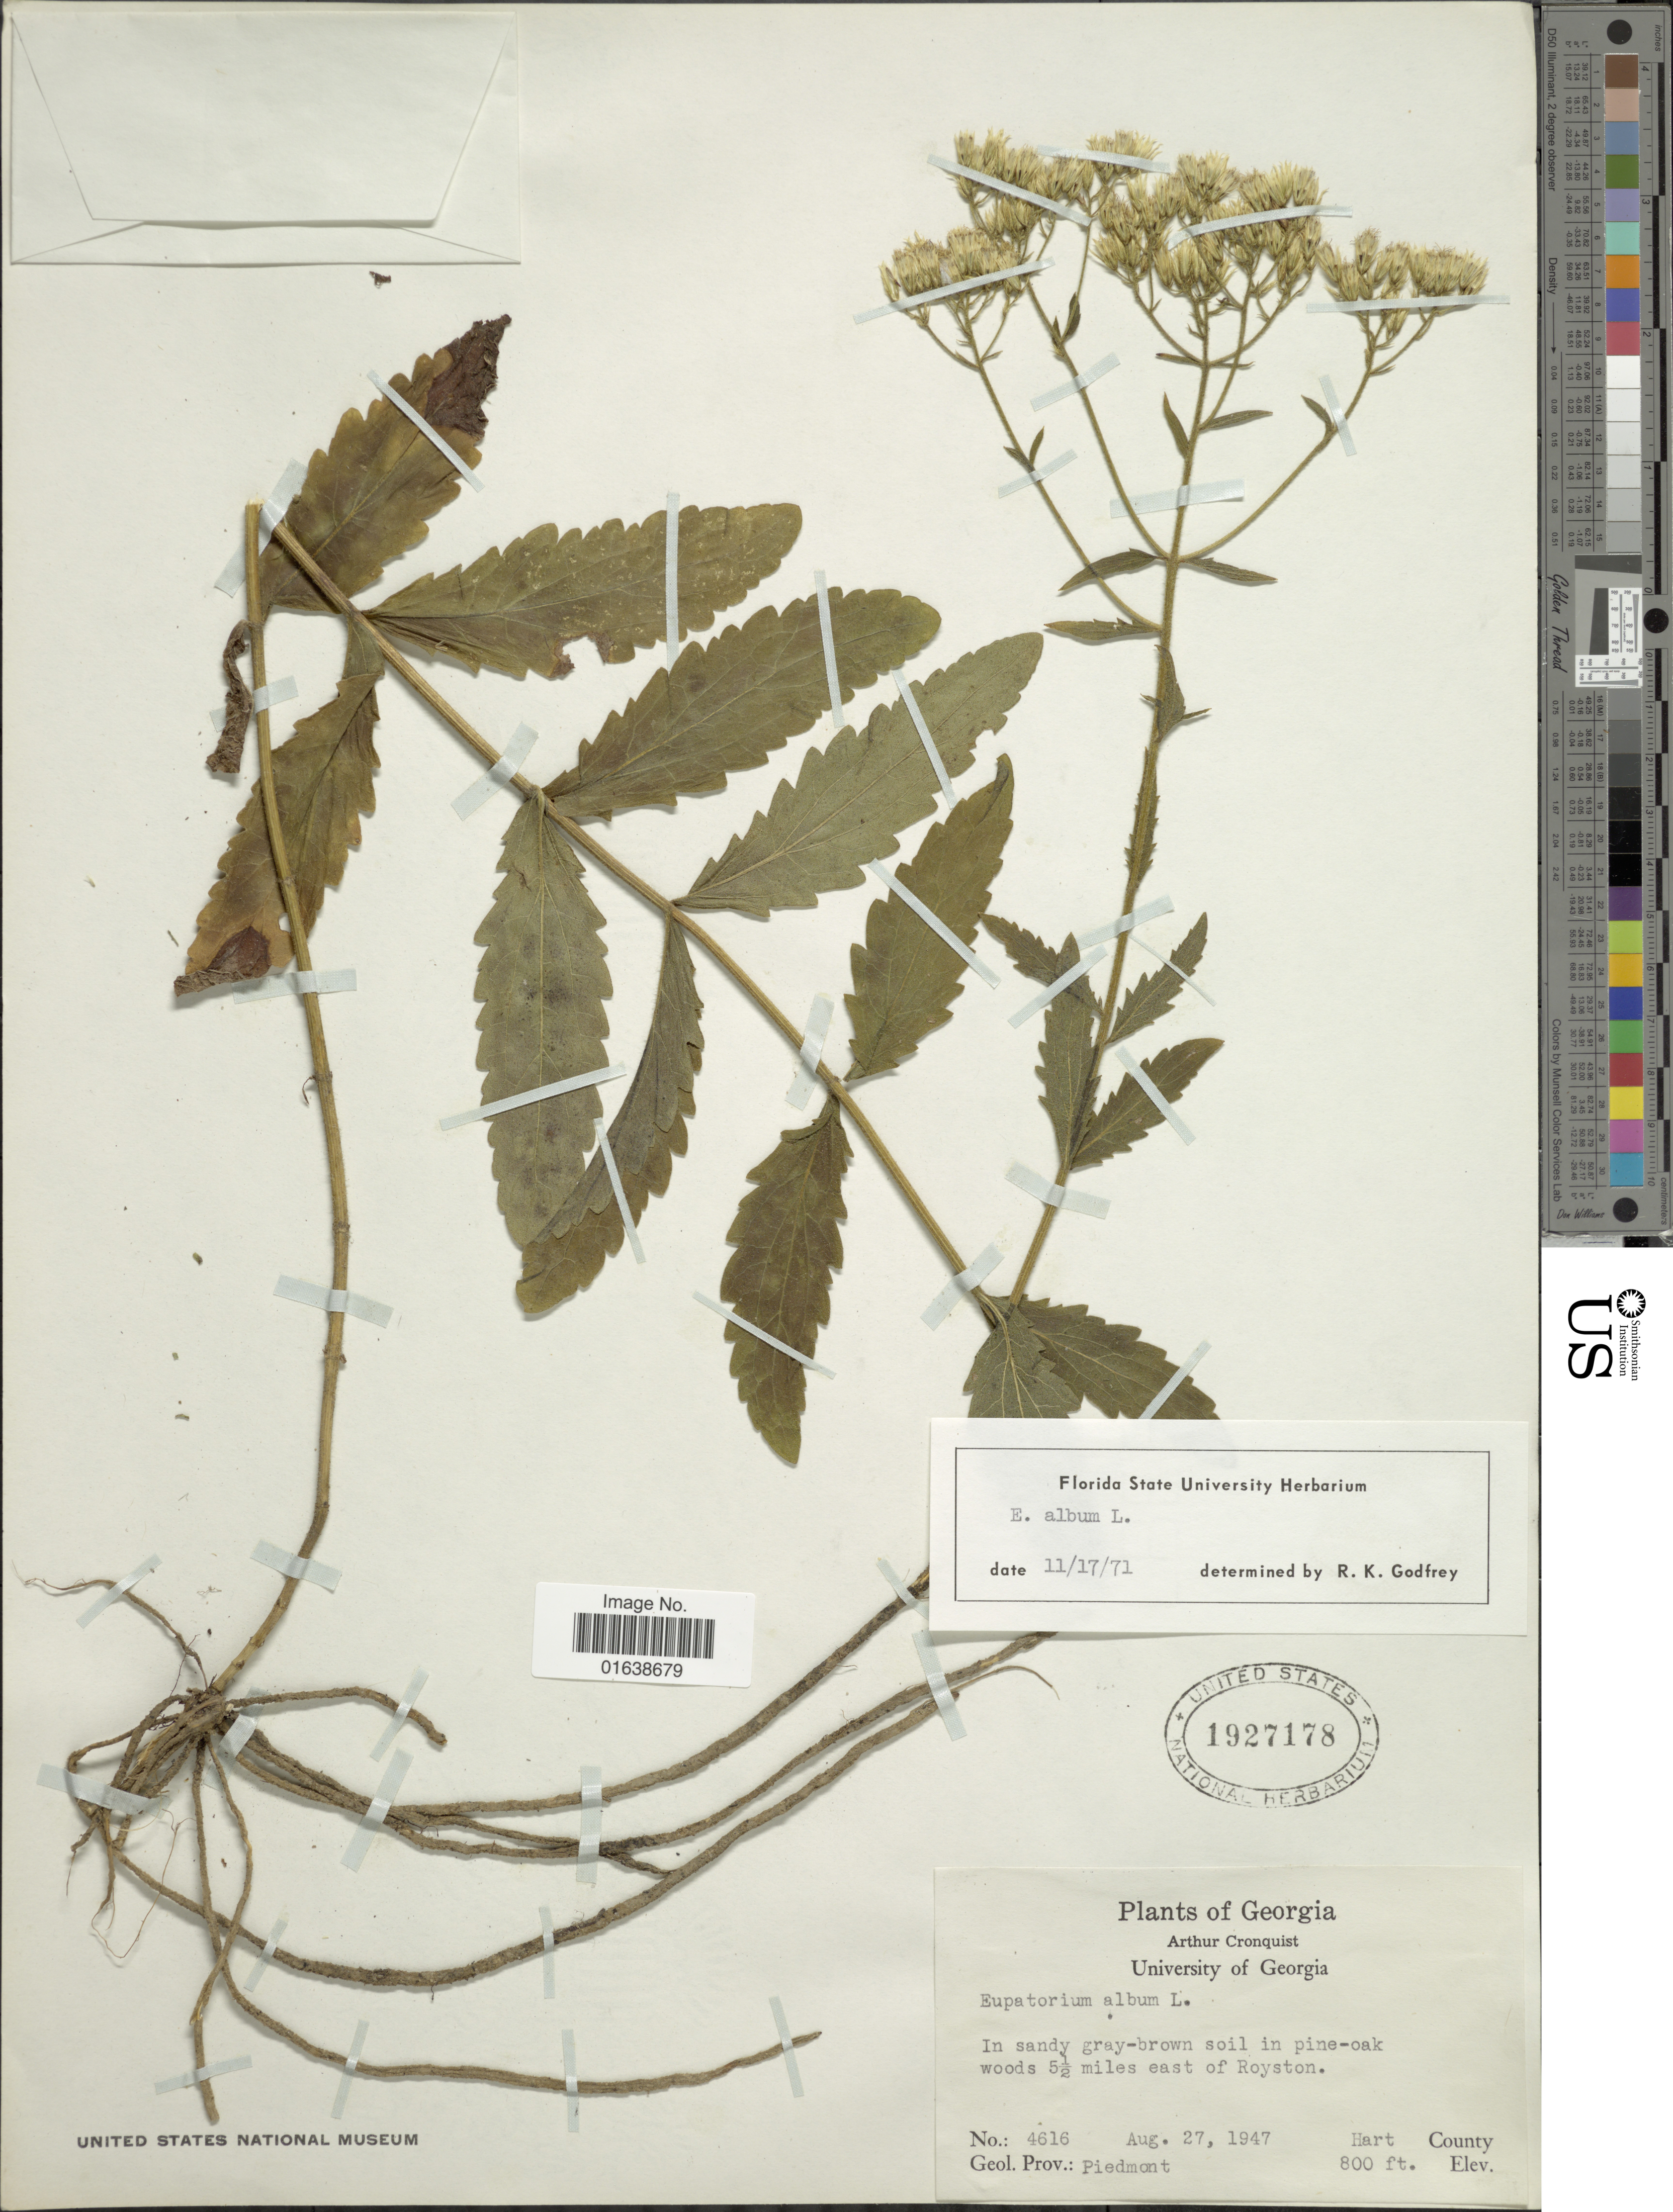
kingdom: Plantae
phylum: Tracheophyta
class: Magnoliopsida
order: Asterales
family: Asteraceae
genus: Eupatorium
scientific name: Eupatorium album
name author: L.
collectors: A. J. Cronquist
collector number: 4616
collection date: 1947-08-27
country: United States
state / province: Georgia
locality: Georgia. In sandy gray-brown soil in pine-oak woods 5.5 miles east of Royston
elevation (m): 244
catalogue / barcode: US 1927178